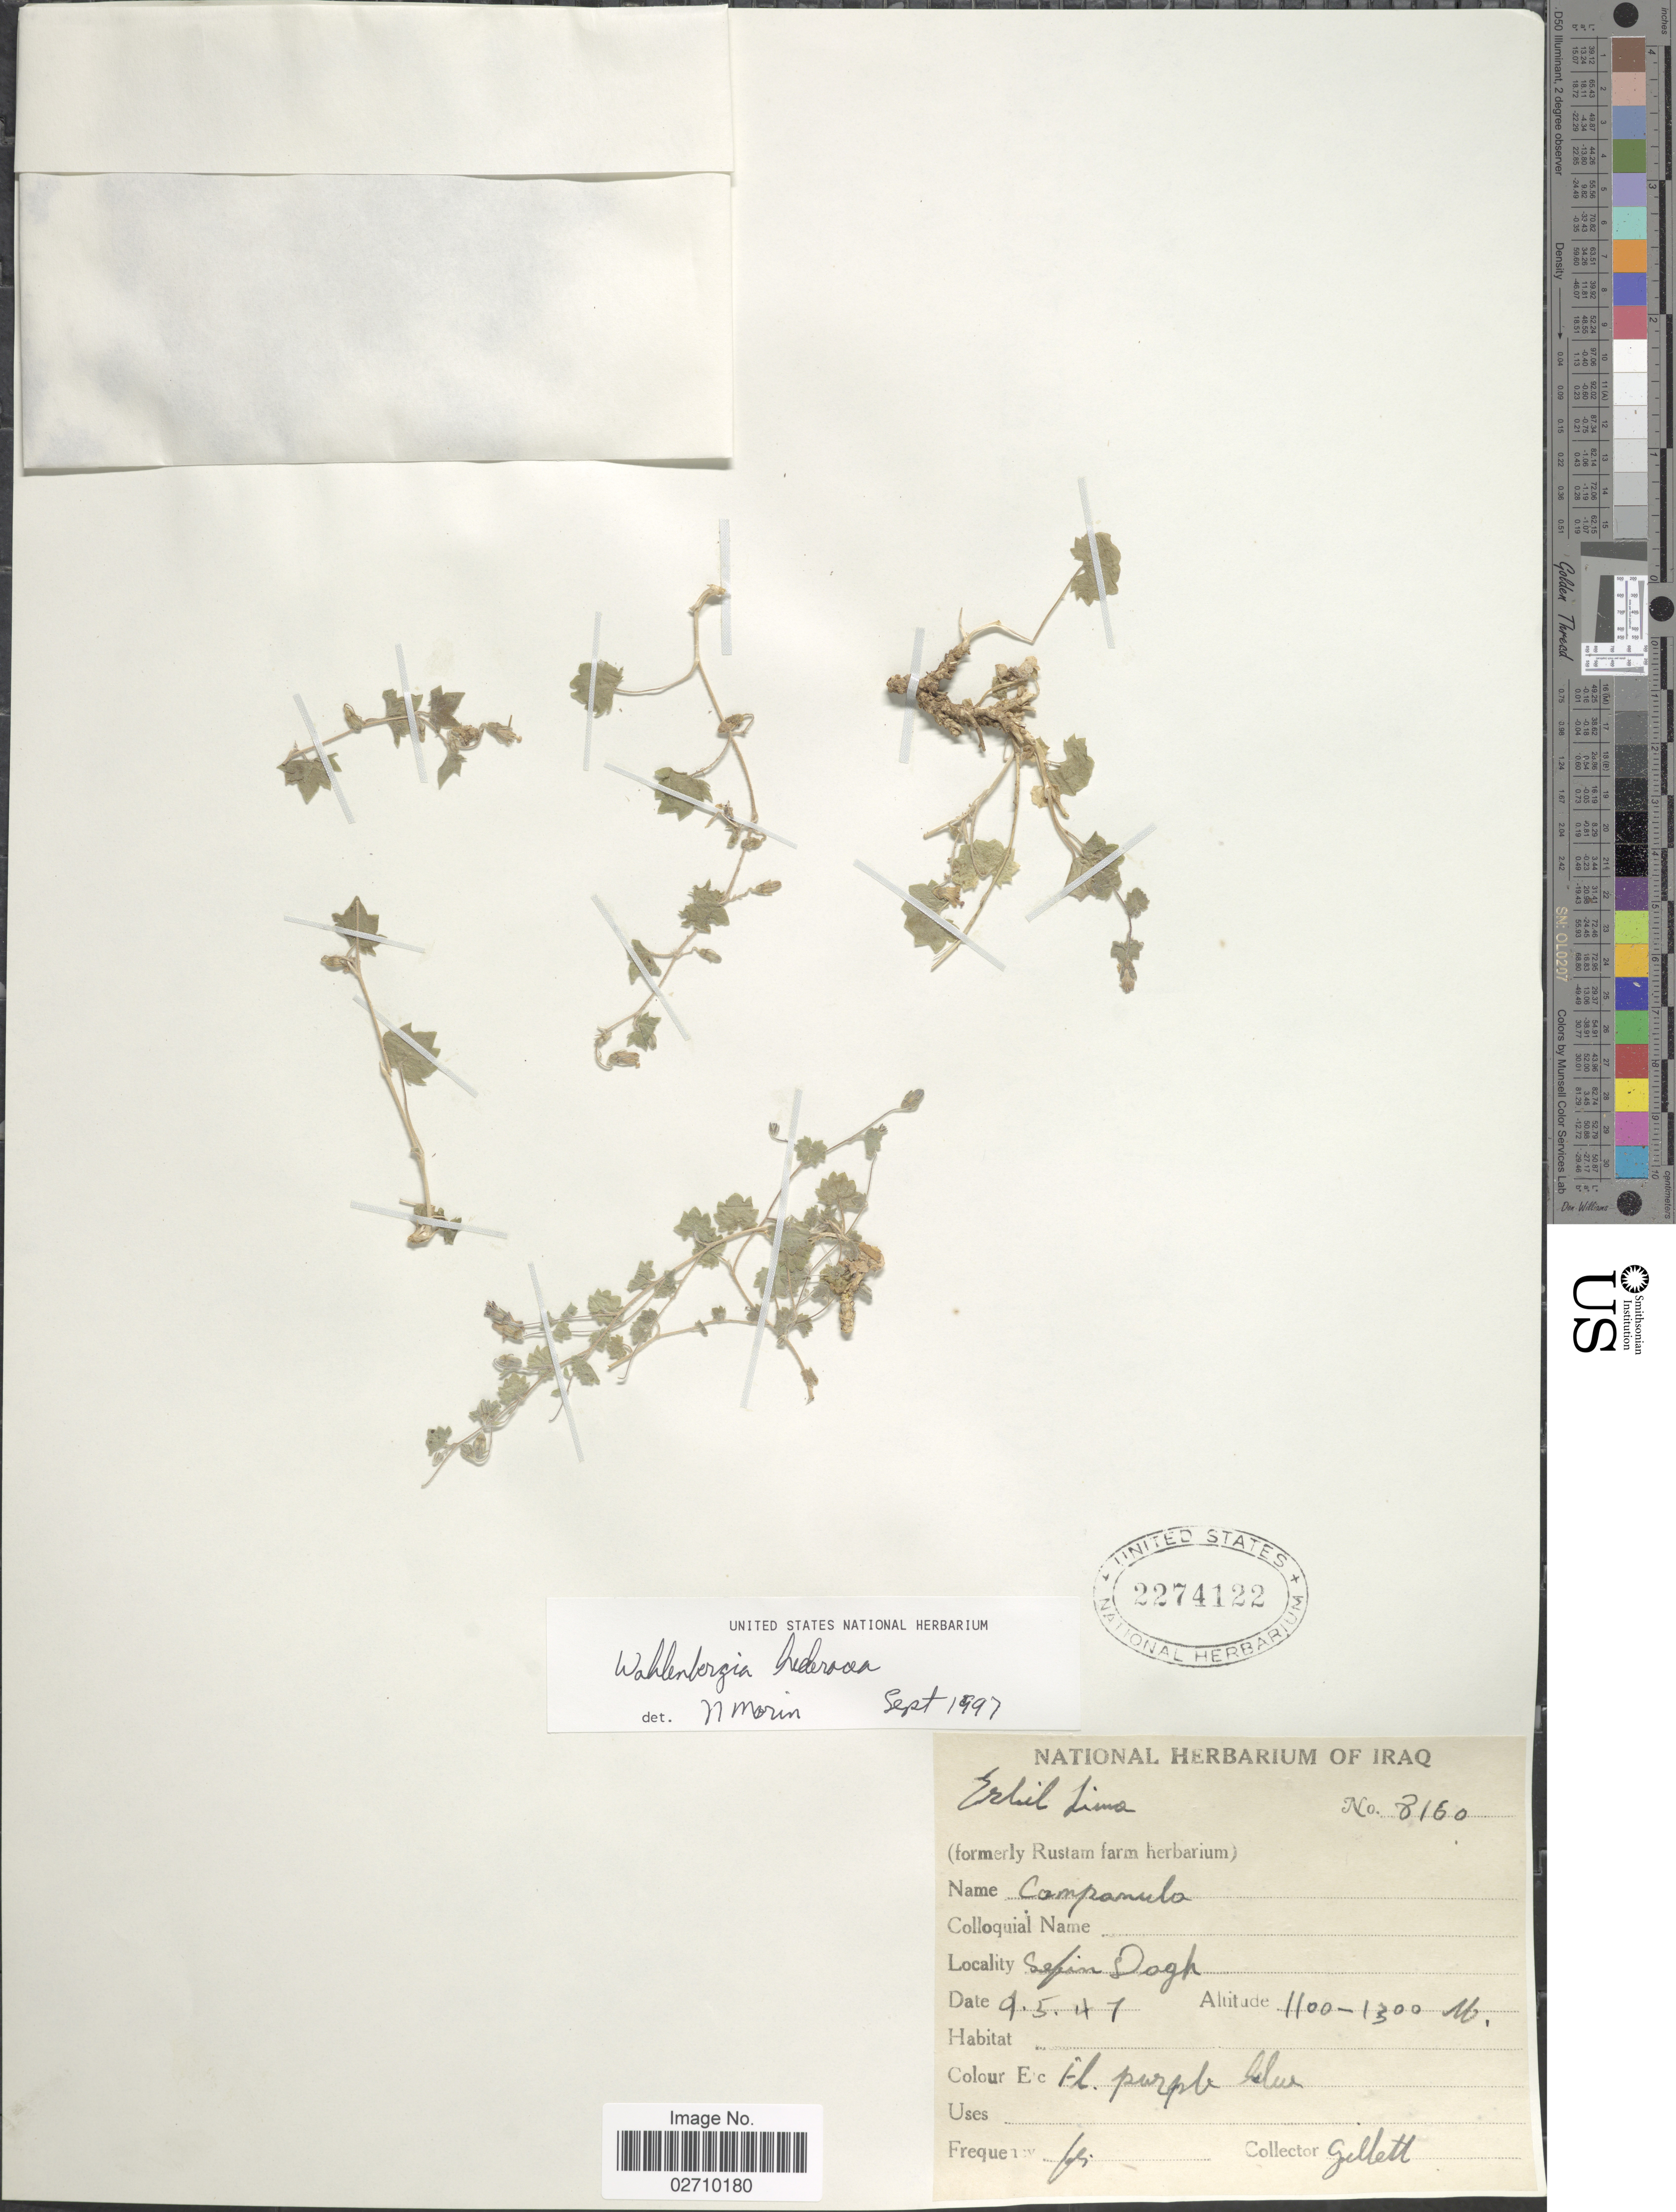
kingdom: Plantae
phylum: Tracheophyta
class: Magnoliopsida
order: Asterales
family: Campanulaceae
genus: Wahlenbergia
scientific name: Wahlenbergia hederacea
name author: Rchb.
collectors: Gillett, --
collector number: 8160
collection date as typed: Transcribed d/m/y: 9/5/47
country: Iraq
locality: Sefin Dagh, Erbil Liwa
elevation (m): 1100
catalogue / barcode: US 2274122